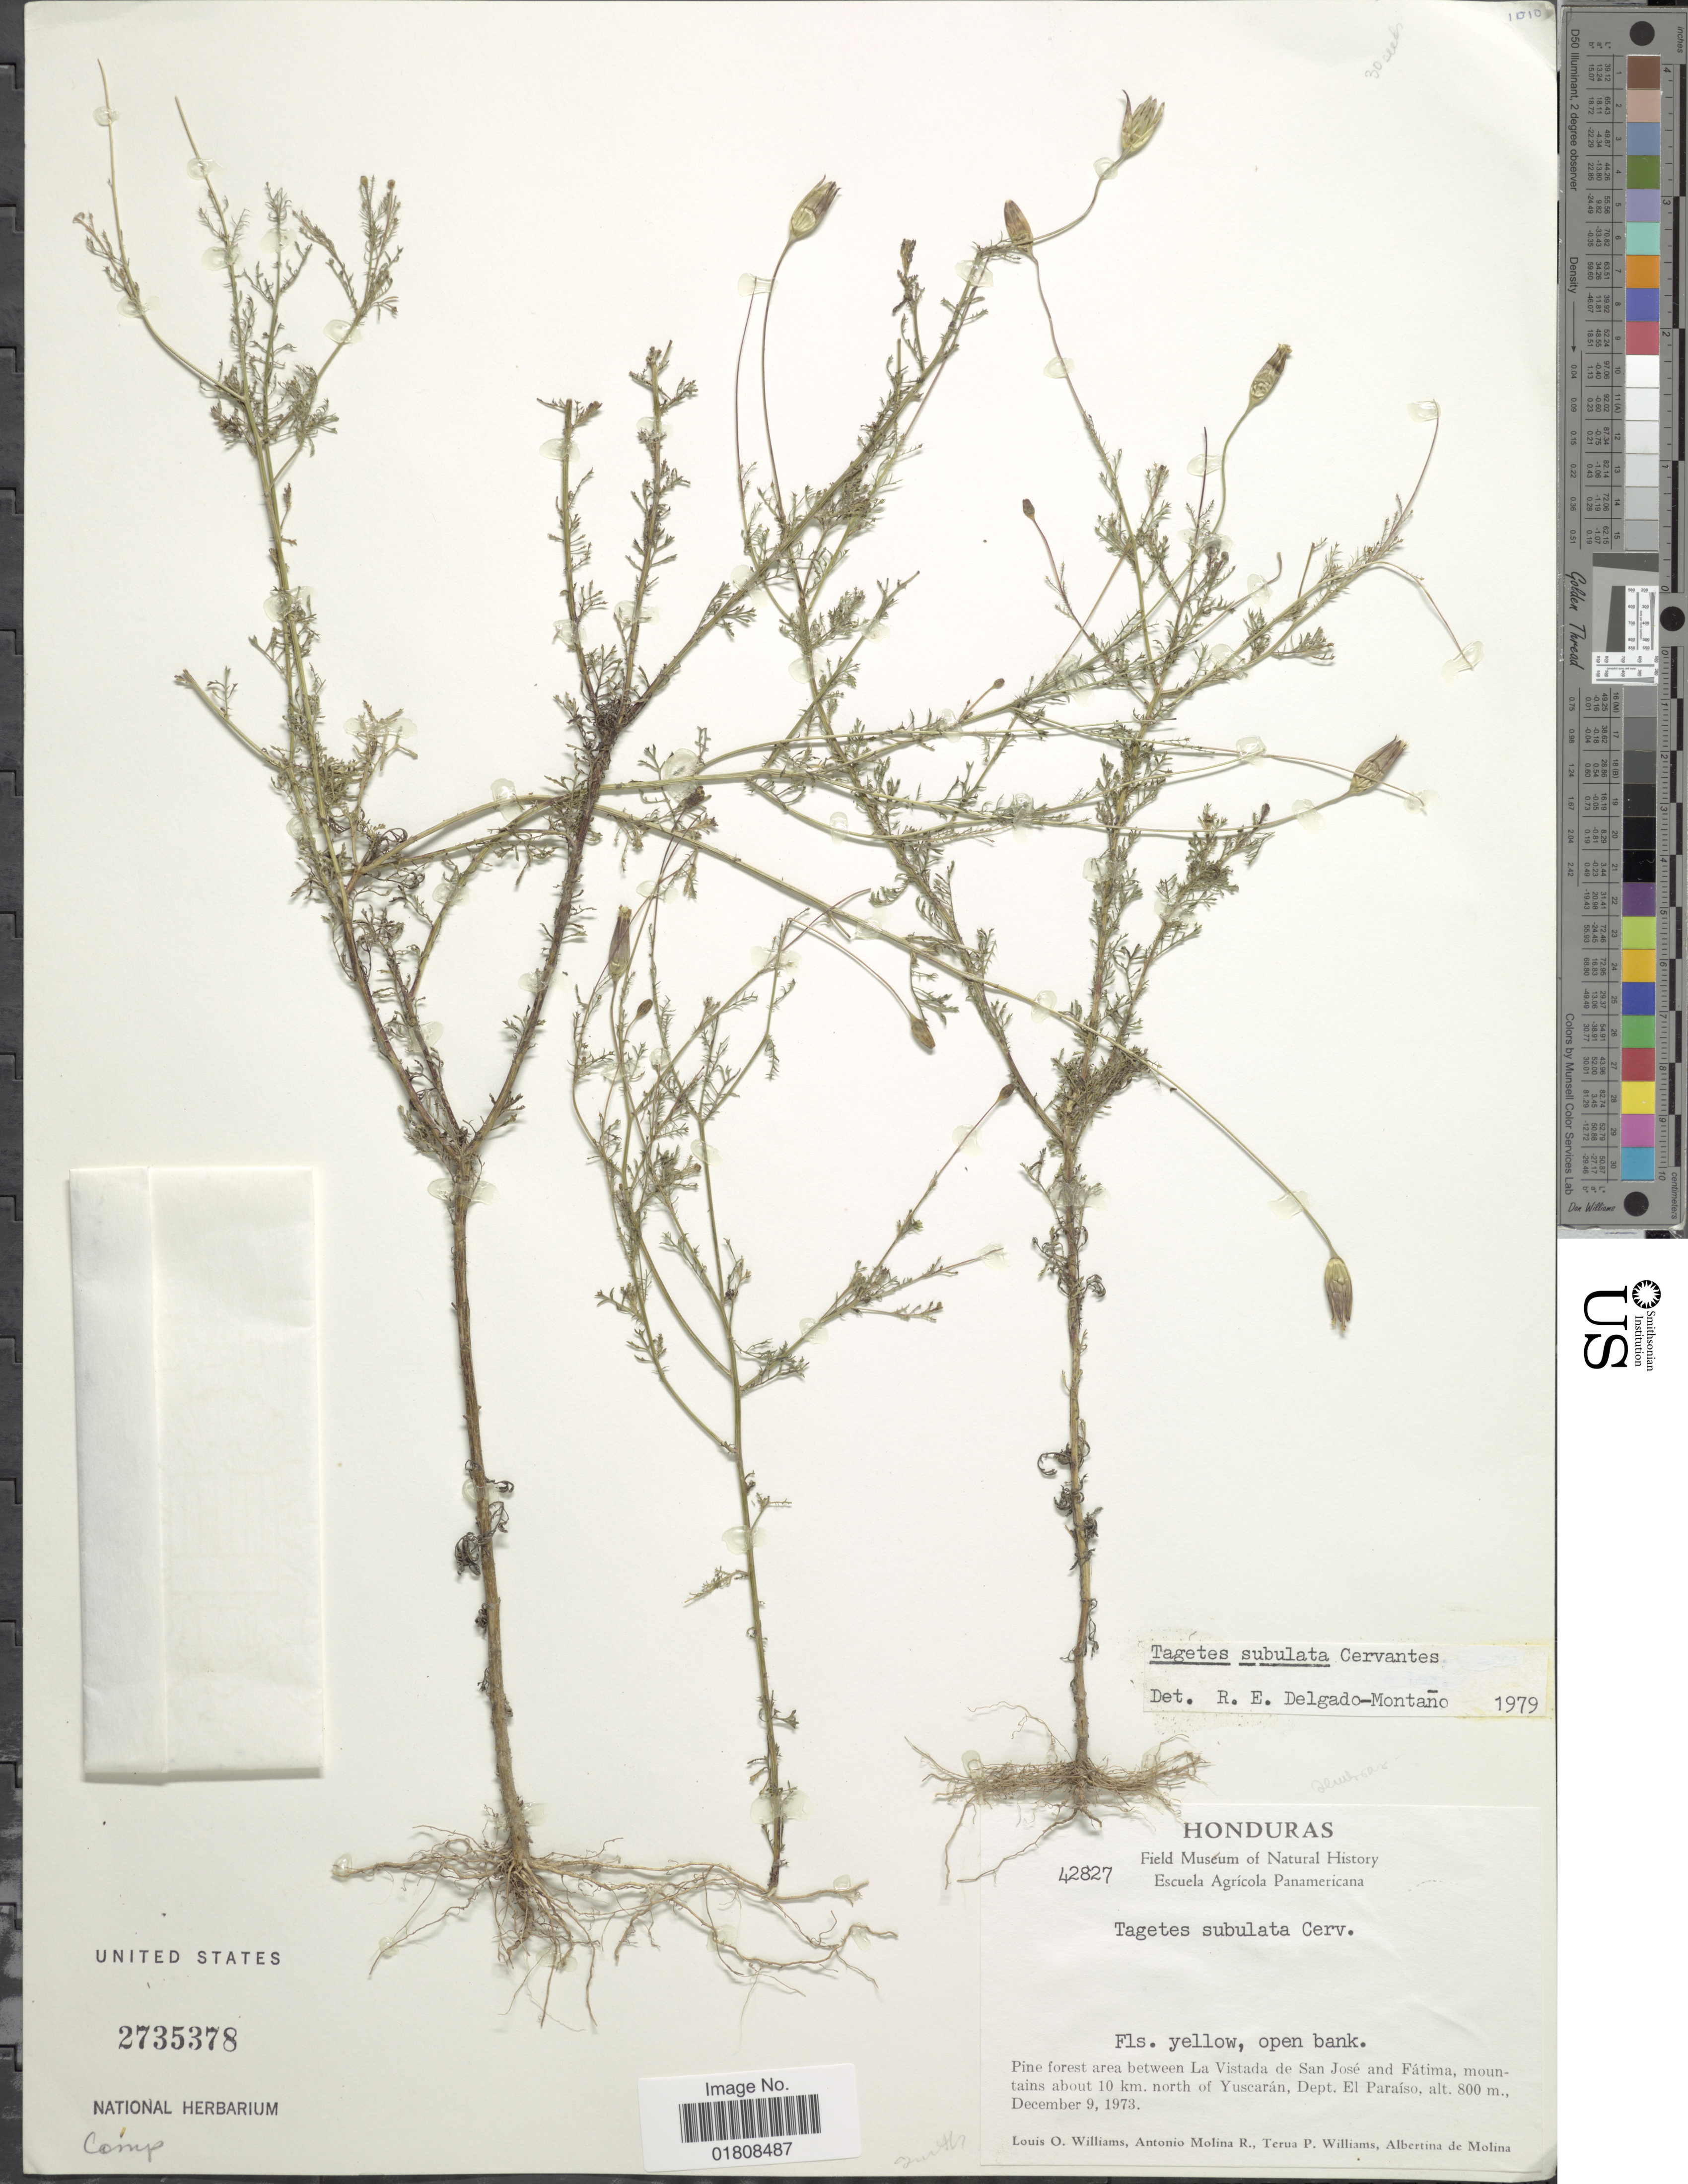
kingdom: Plantae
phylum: Tracheophyta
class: Magnoliopsida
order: Asterales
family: Asteraceae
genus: Tagetes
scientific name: Tagetes subulata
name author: Cerv.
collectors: L. O. Williams, A. Molina R., T. P. Williams & A. R. Molina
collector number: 42827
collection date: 1973-12-09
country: Honduras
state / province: El Paraíso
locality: Area between La Vistada de San Jose and Fatima, mountains about 10 km north of Yuscaran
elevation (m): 800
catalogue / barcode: US 2735378